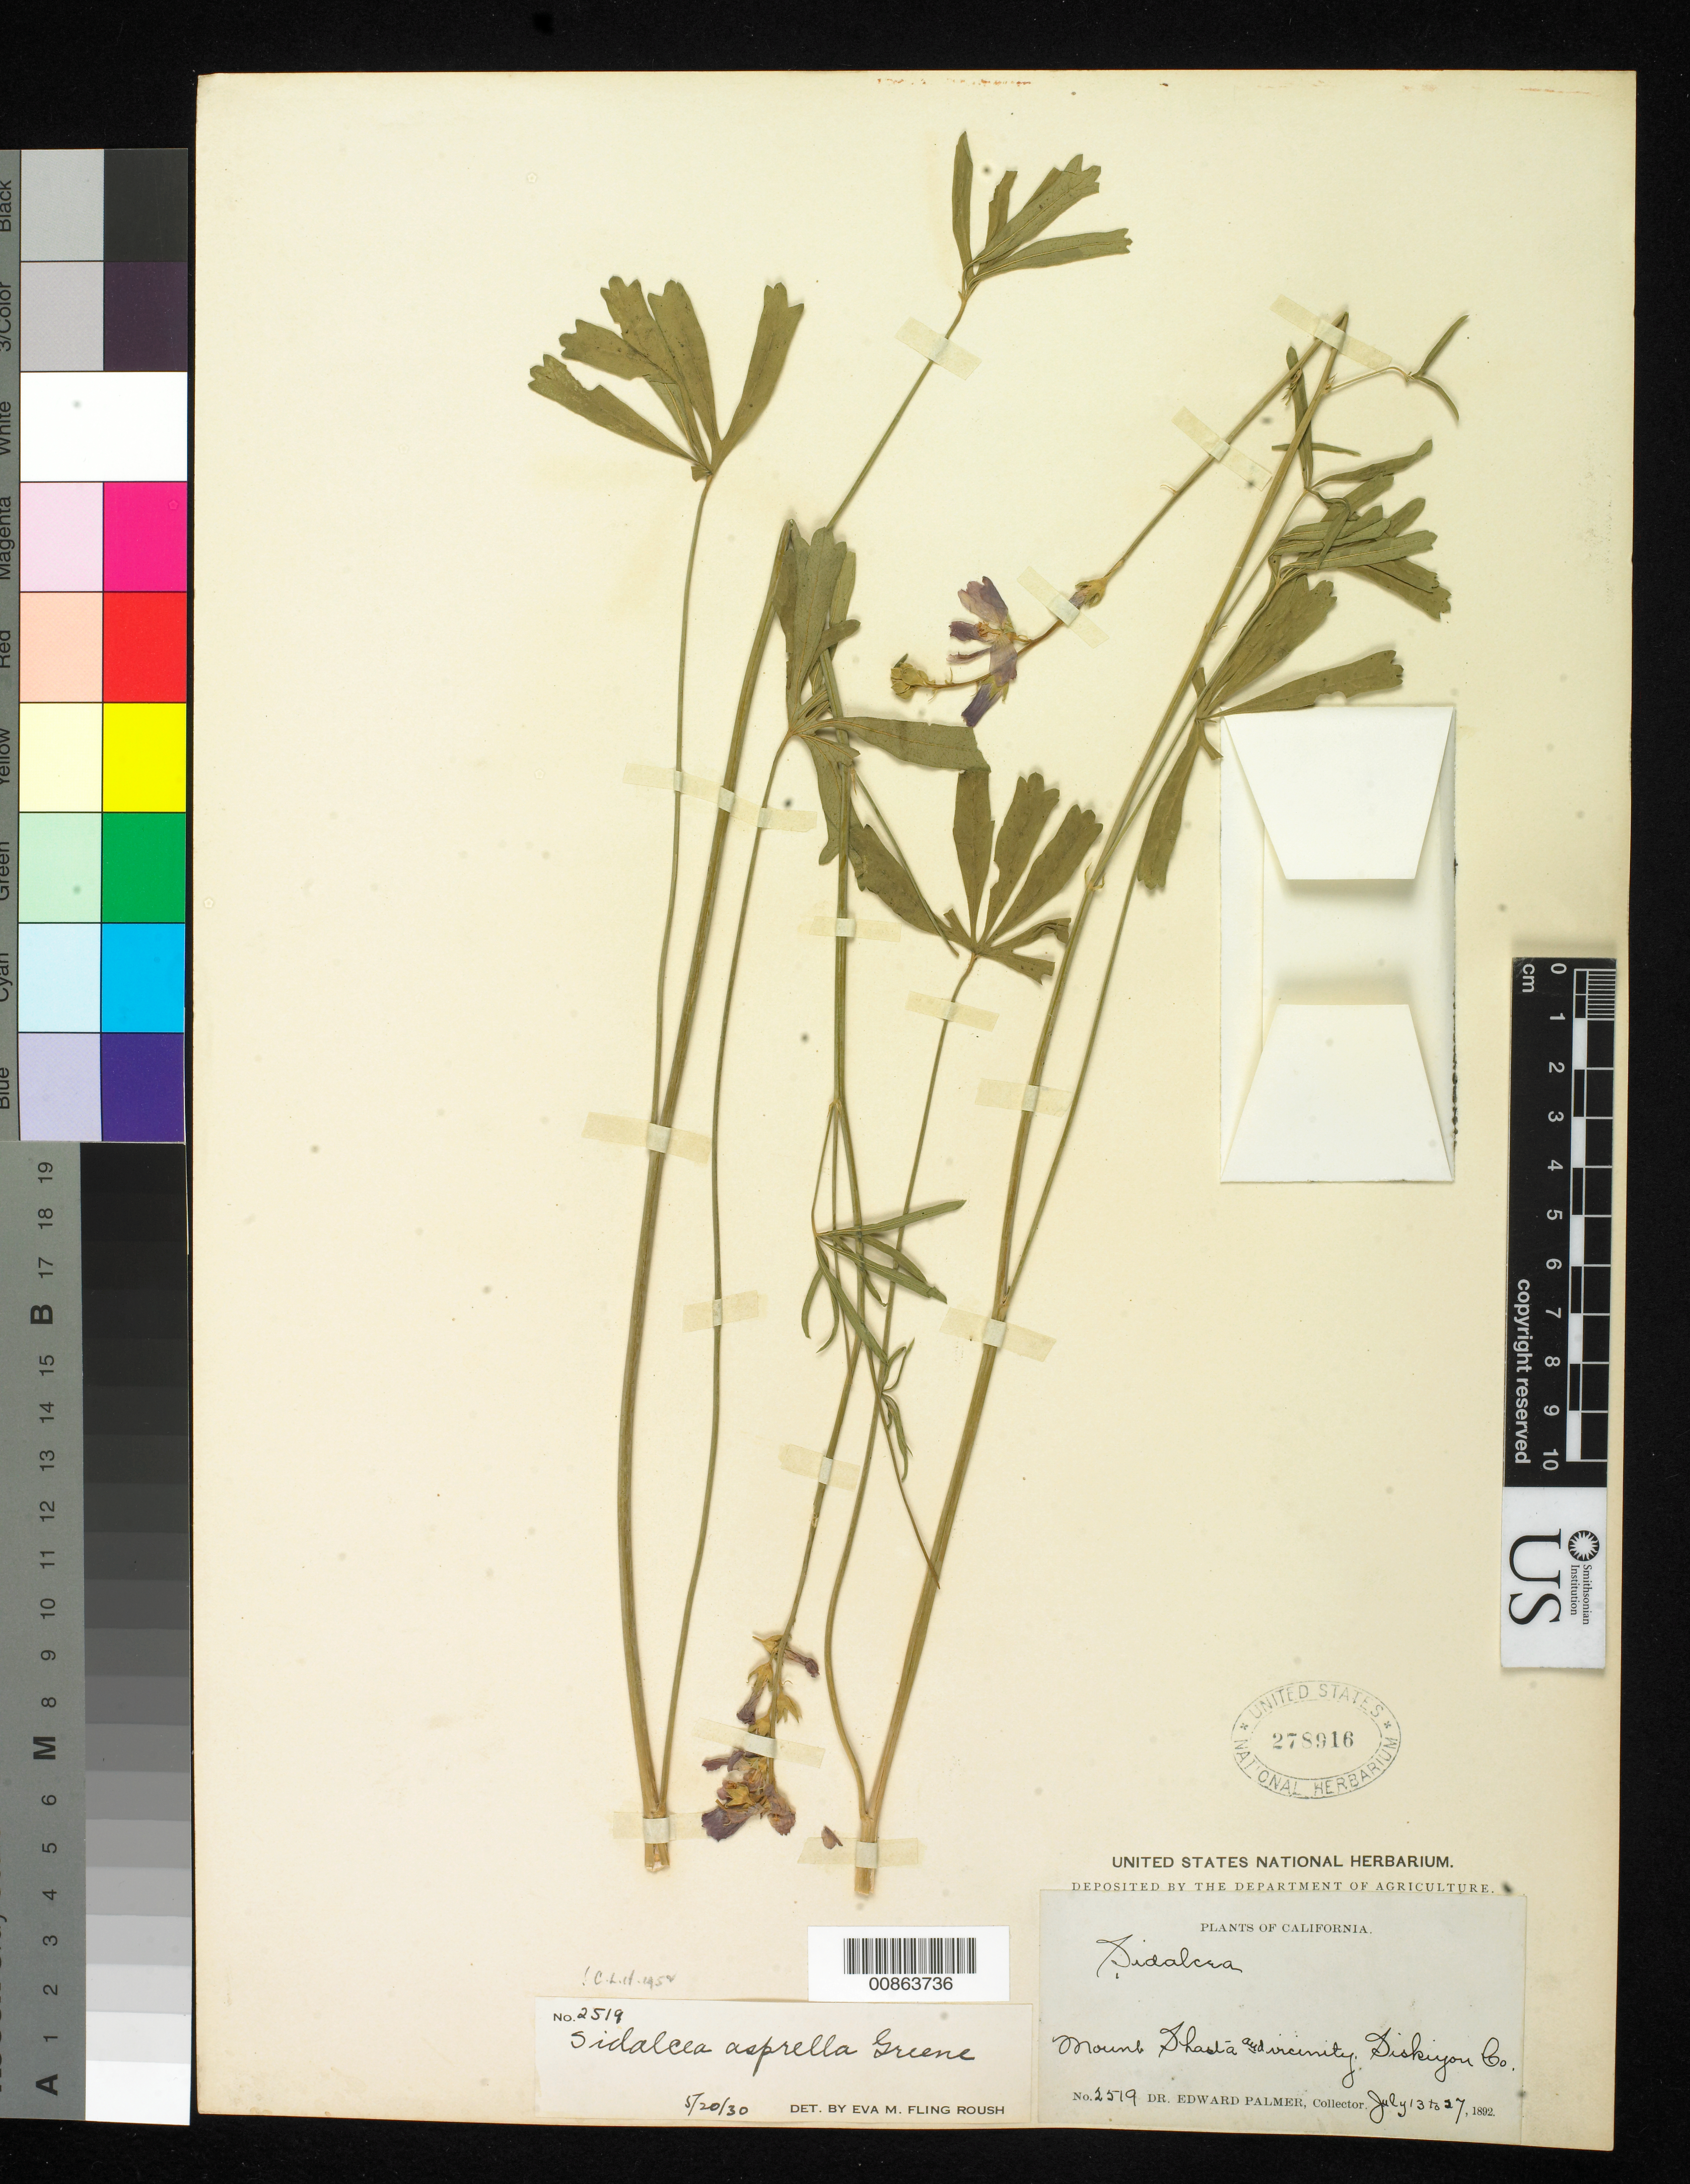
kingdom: Plantae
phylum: Tracheophyta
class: Magnoliopsida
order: Malvales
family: Malvaceae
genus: Sidalcea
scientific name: Sidalcea malviflora subsp. asprella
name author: (Greene) C.L. Hitchc.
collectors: E. Palmer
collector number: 2519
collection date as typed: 13 Jul 1892 to 27 Jul 1892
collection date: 1892-07-13/1892-07-27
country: United States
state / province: California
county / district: Siskiyou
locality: Mount Shasta and vicinity, Siskiyou County, California.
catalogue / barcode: US 278916